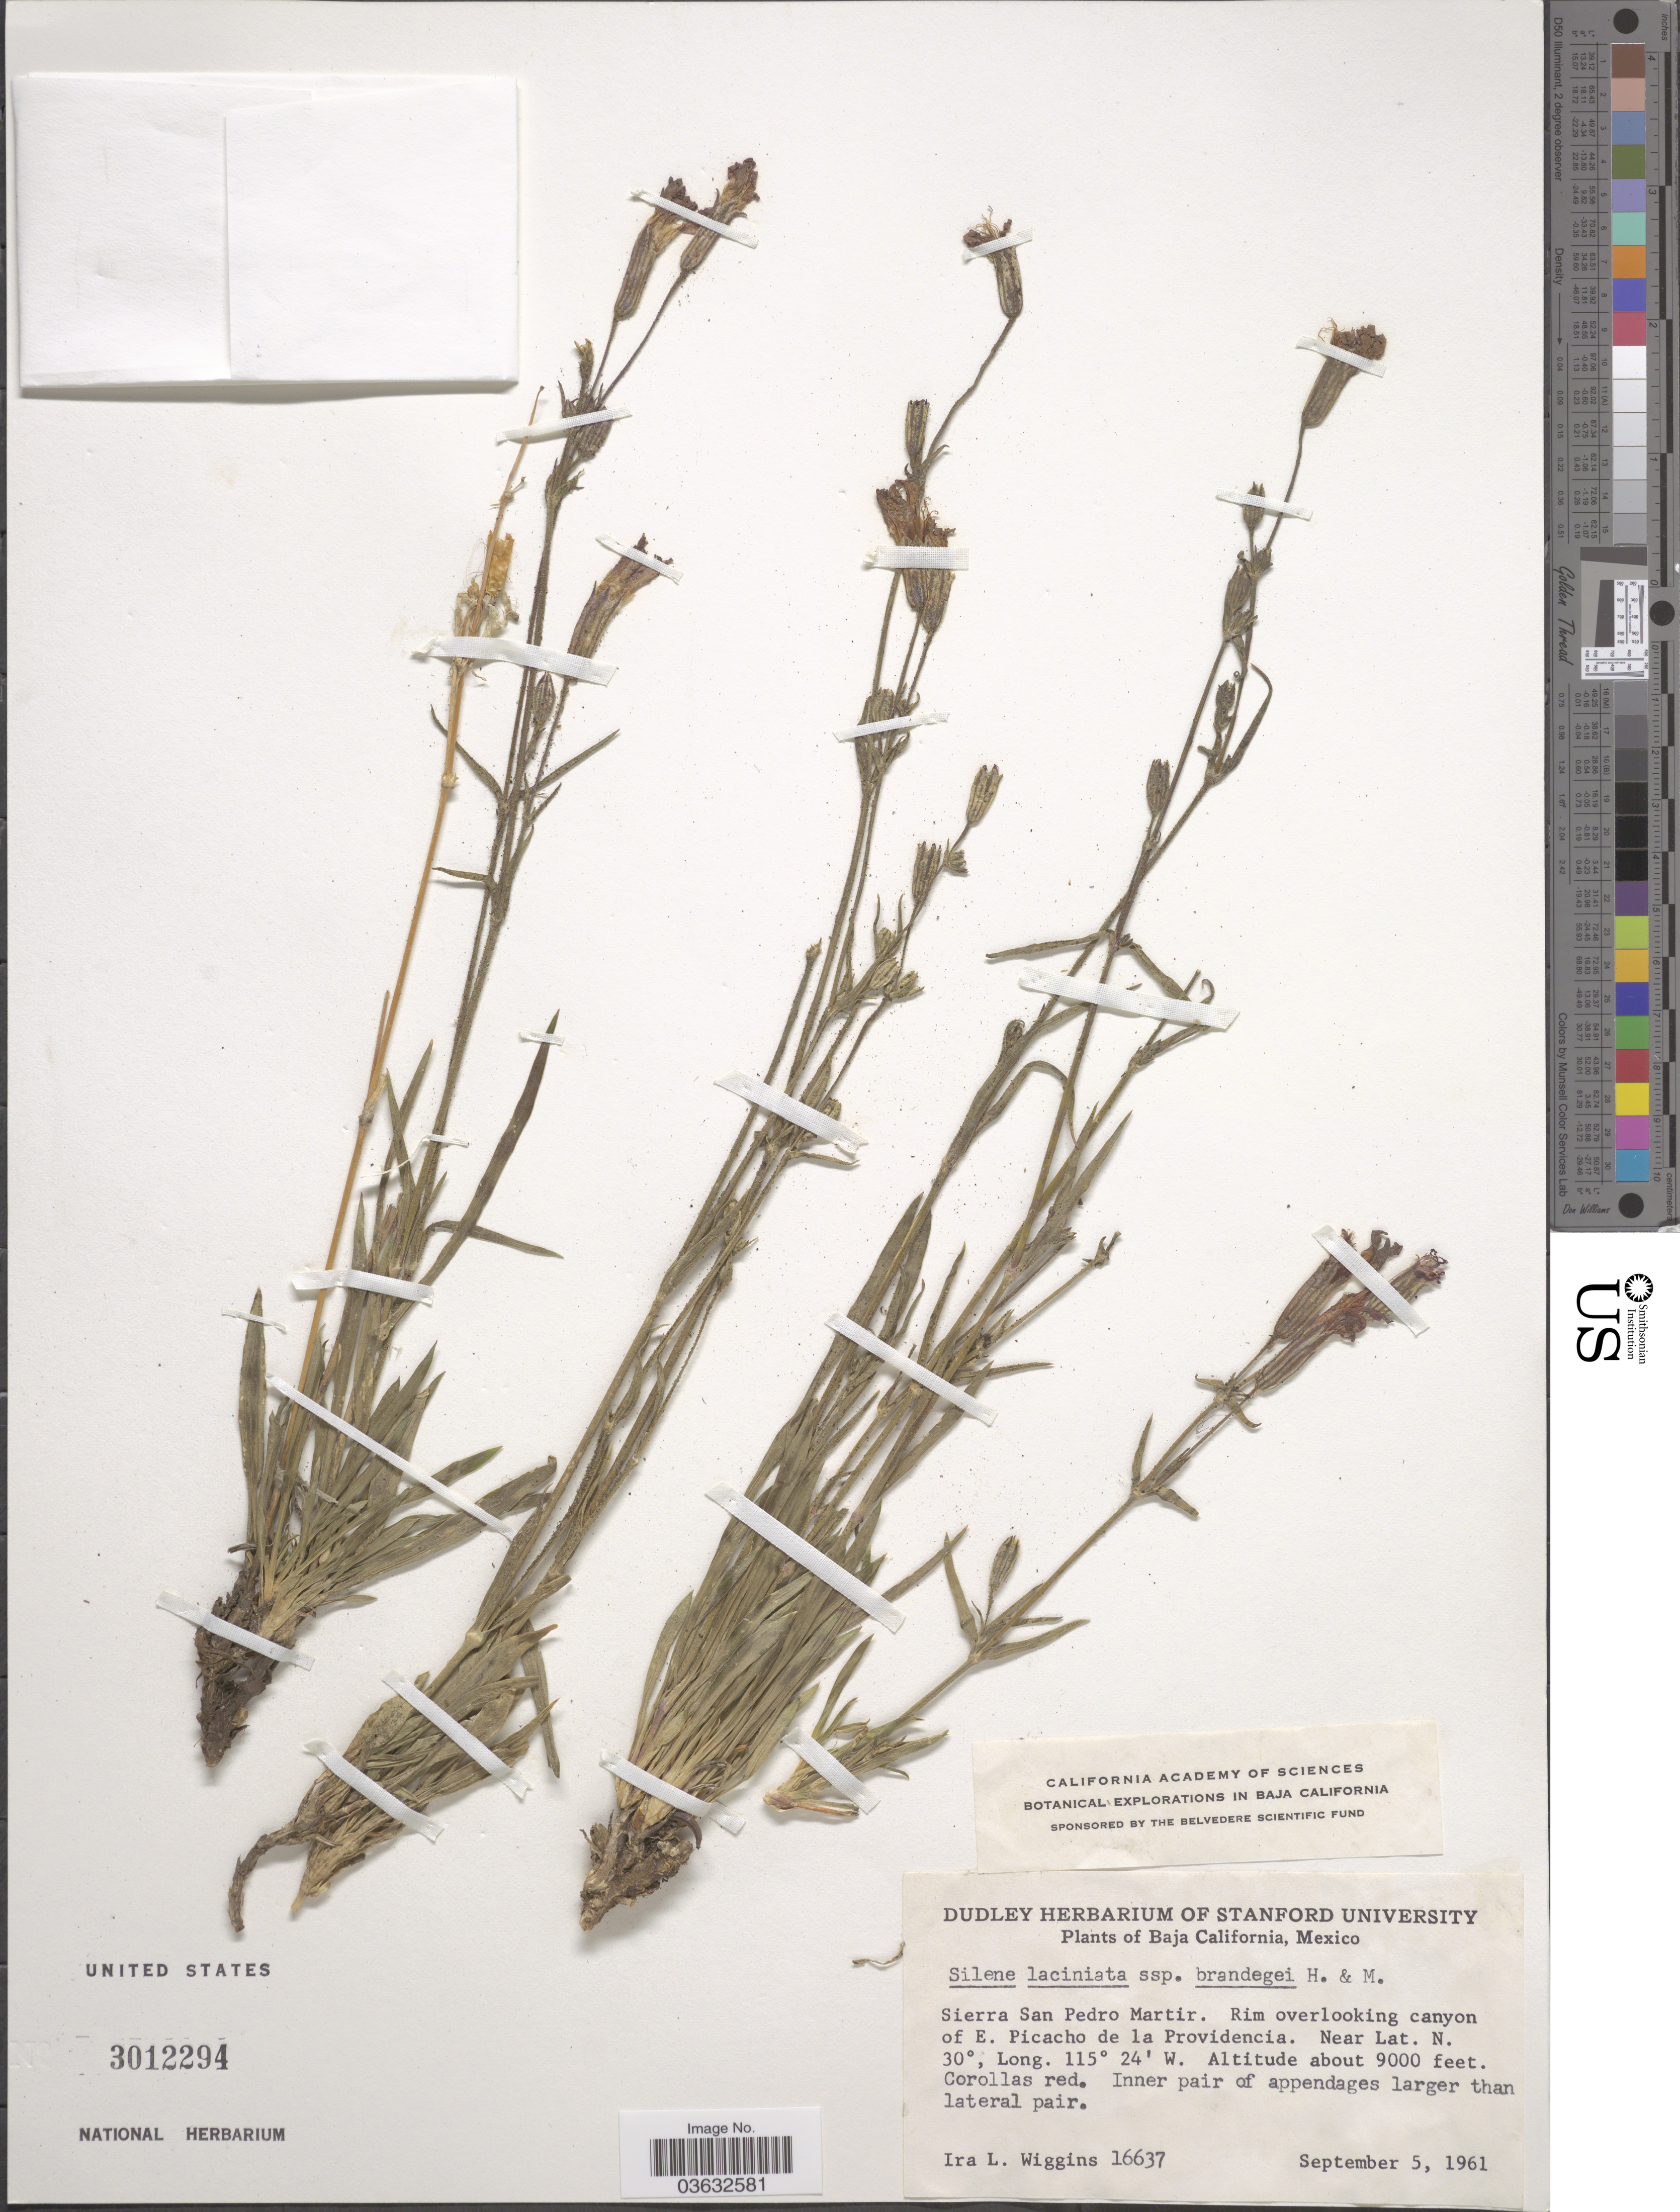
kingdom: Plantae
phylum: Tracheophyta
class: Magnoliopsida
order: Caryophyllales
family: Caryophyllaceae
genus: Silene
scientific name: Silene laciniata subsp. brandegeei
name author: C.L. Hitchc. & Maguire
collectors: I. L. Wiggins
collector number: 16637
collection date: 1961-09-05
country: Mexico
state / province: Baja California Norte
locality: Sierra San Pedro Martir. Rim overlooking canyon of E. Picacho de la Providencia.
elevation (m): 2743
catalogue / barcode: US 3012294